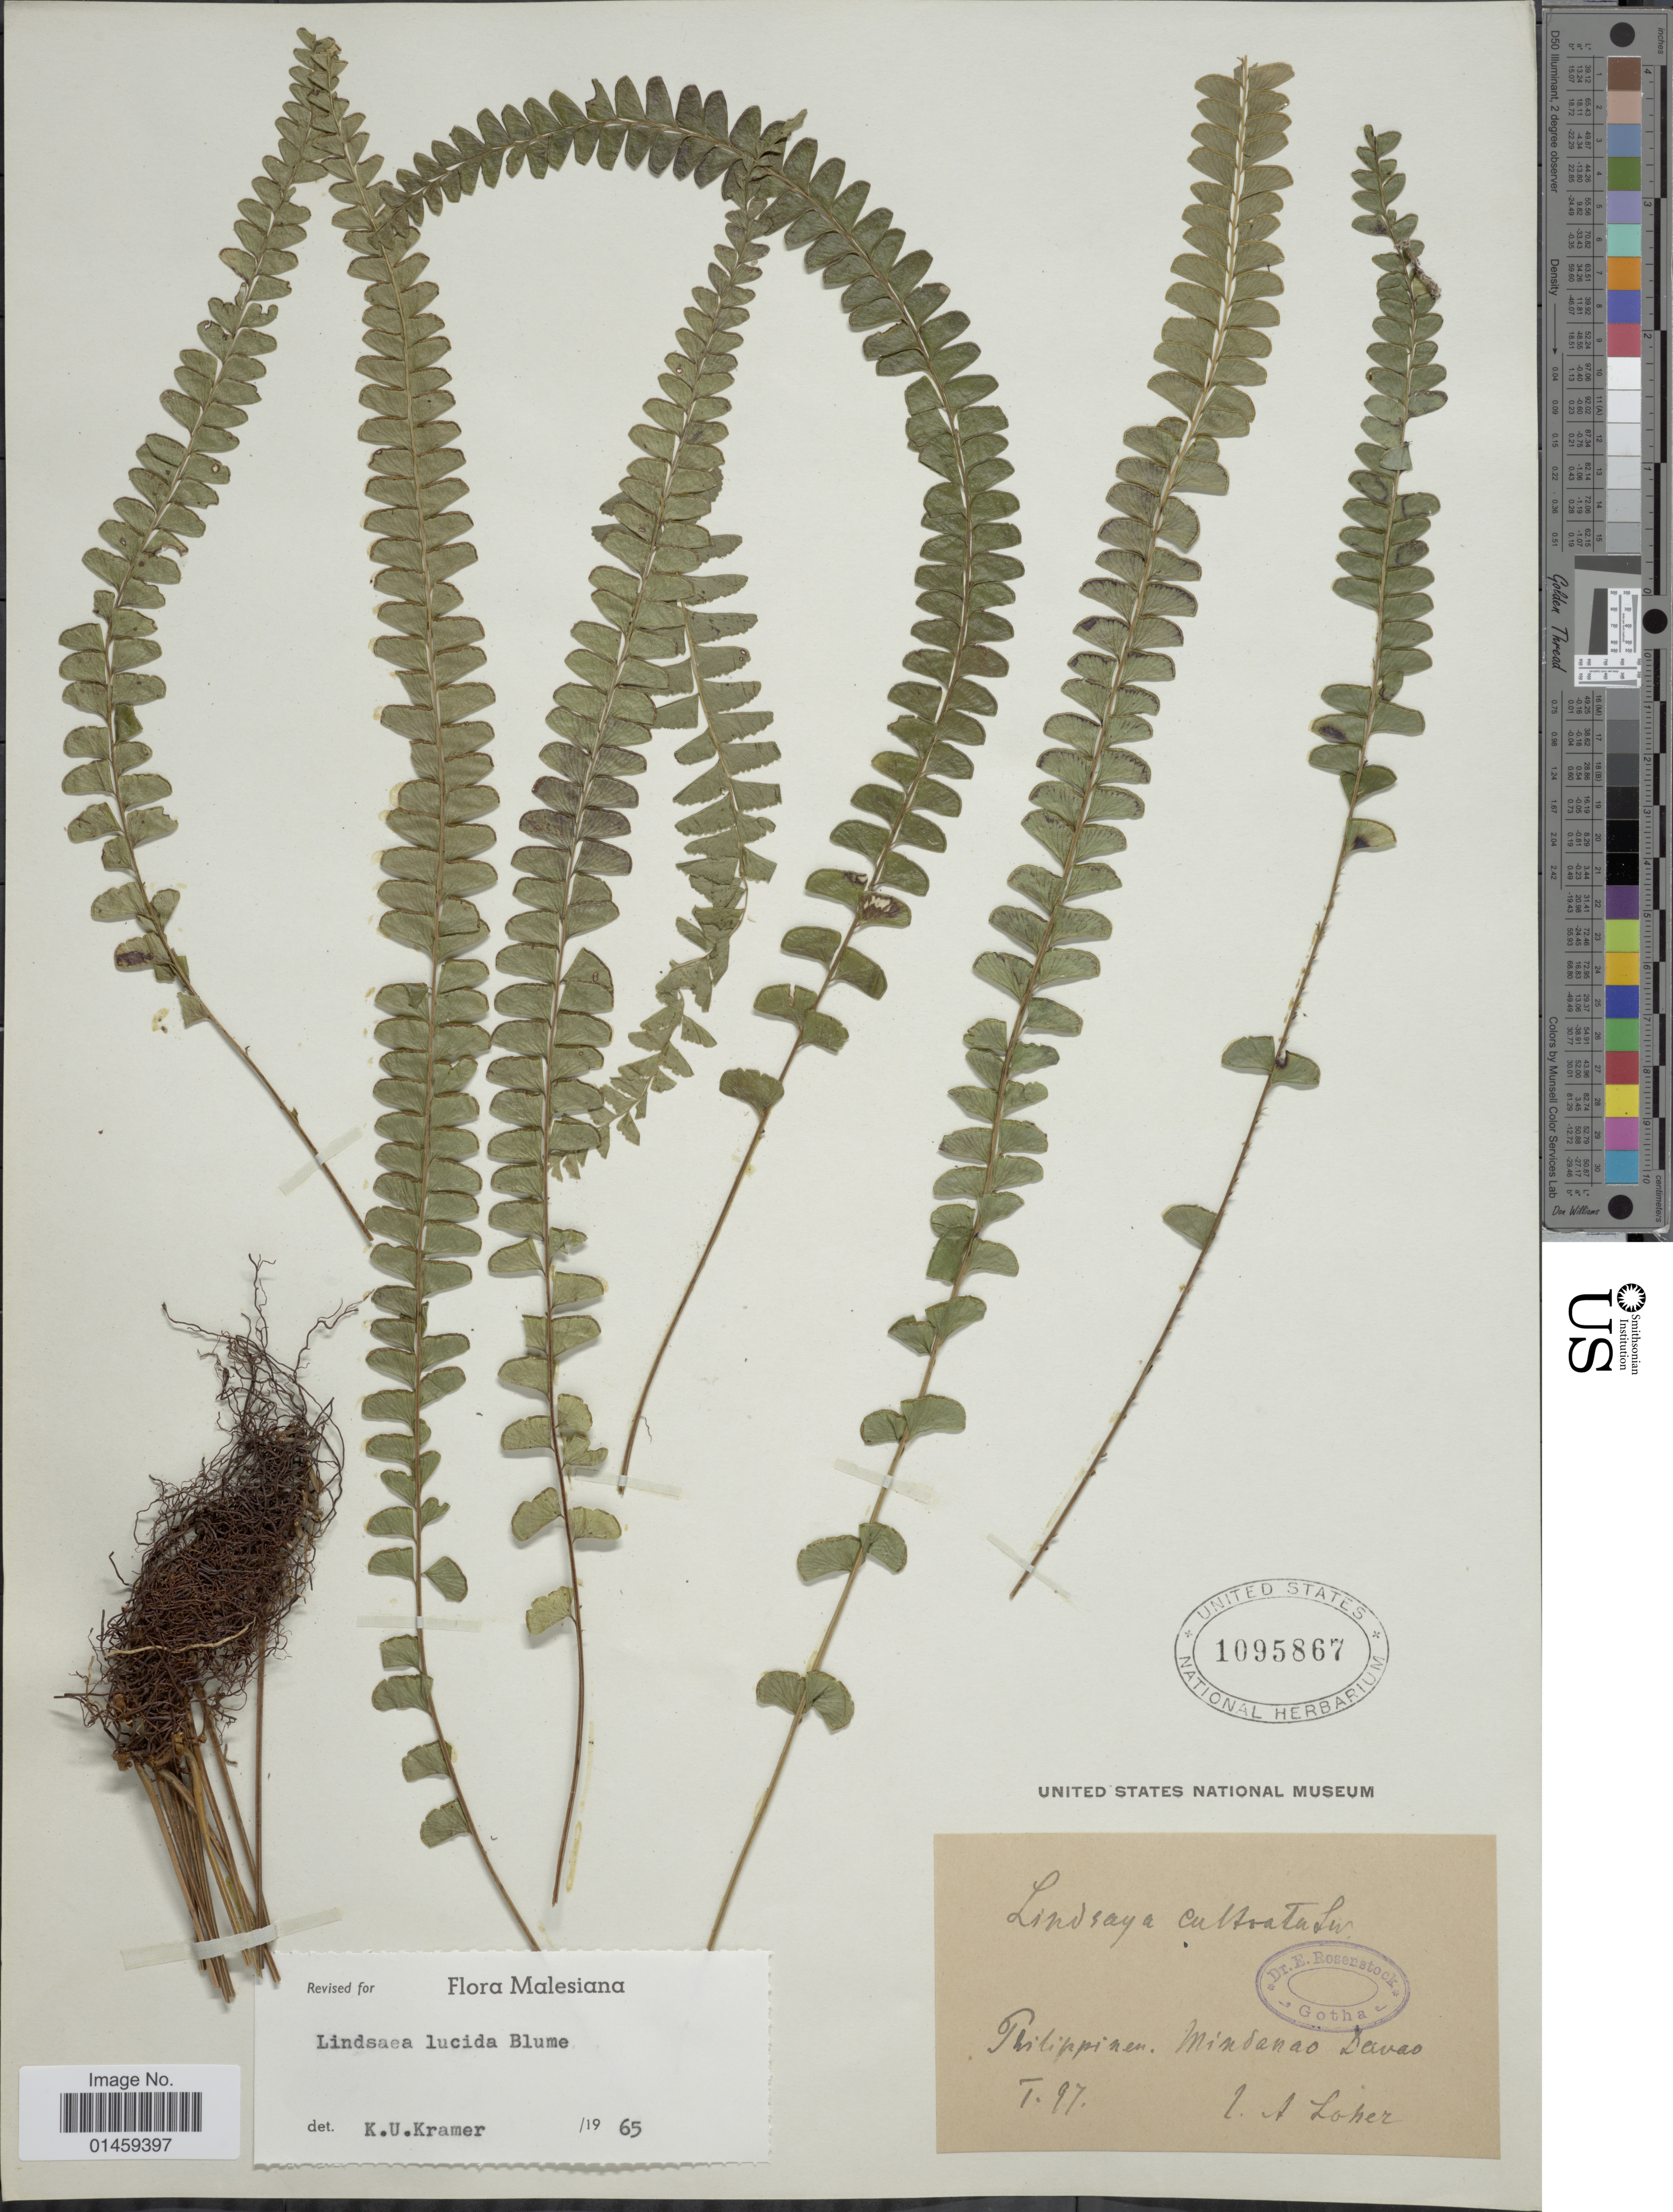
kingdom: Plantae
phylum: Tracheophyta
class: Polypodiopsida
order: Polypodiales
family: Lindsaeaceae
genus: Lindsaea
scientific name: Lindsaea lucida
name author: Blume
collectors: L. Loher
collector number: T97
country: Philippines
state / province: Davao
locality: Mindanao.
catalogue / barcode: US 1095867